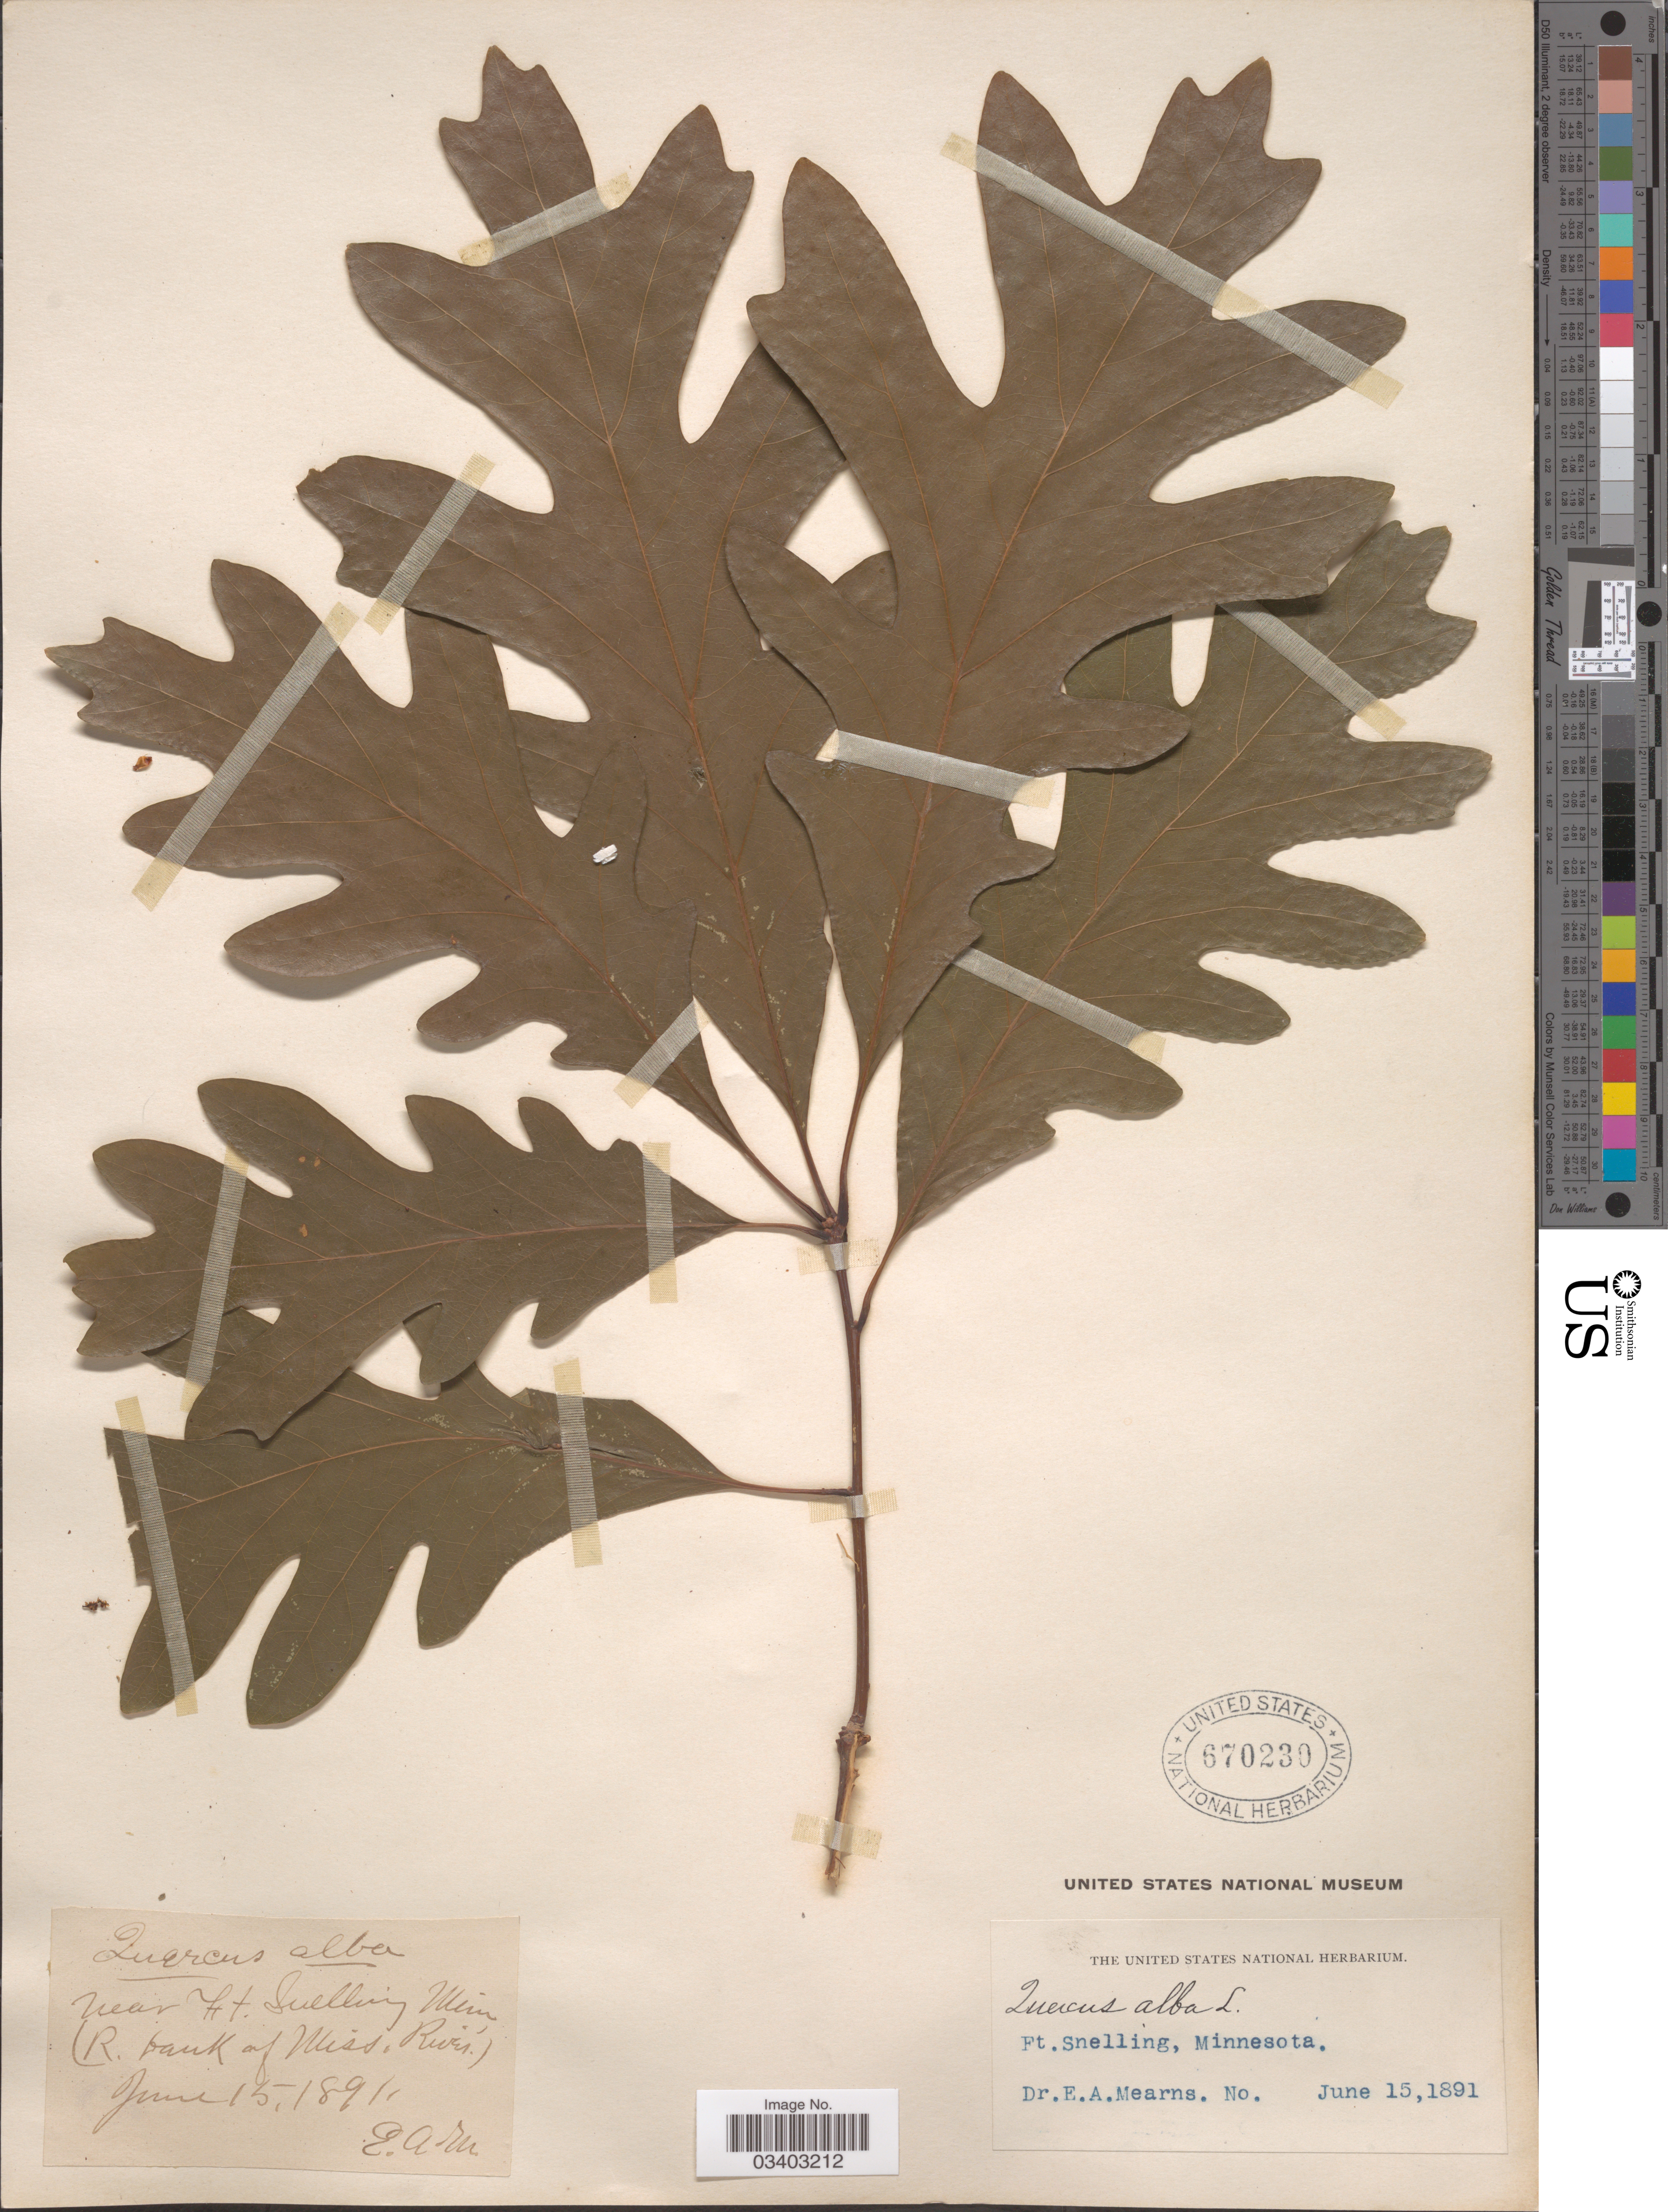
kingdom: Plantae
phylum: Tracheophyta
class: Magnoliopsida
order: Fagales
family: Fagaceae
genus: Quercus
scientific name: Quercus alba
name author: L.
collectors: E. A. Mearns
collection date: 1891-06-15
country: United States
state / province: Minnesota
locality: Near Ft. Snelling. (R. bank of Miss. River).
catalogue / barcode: US 670230